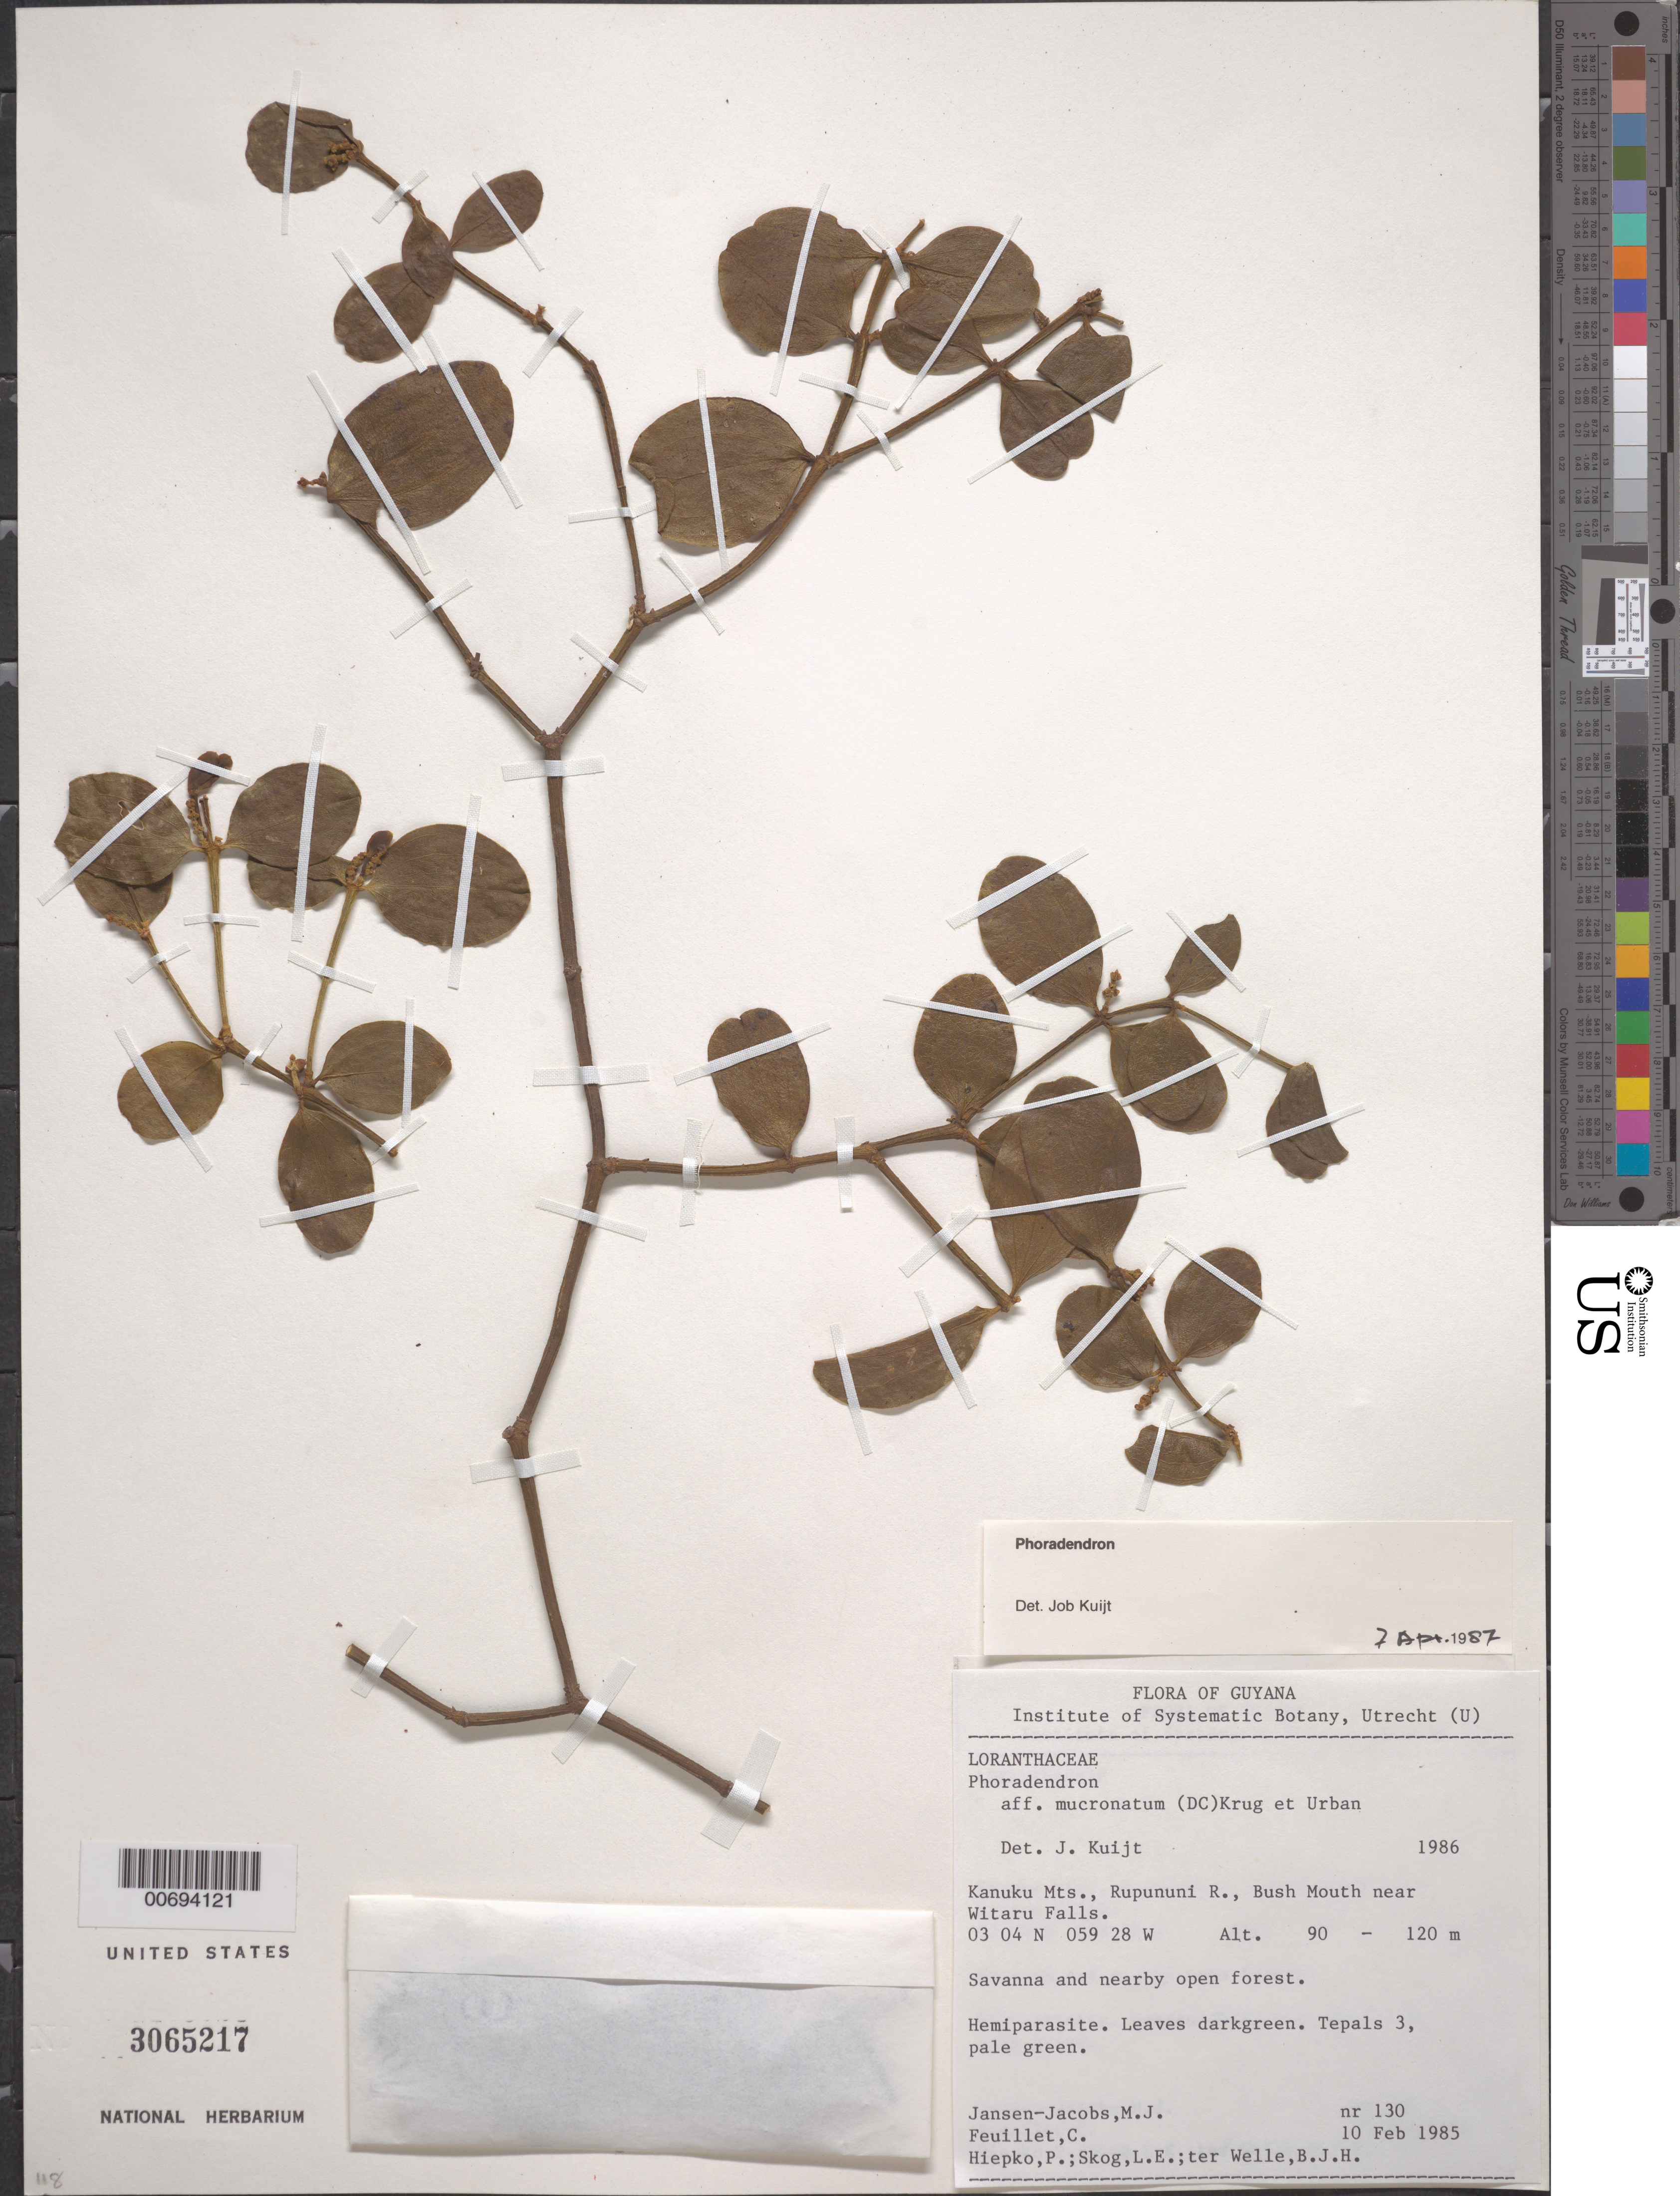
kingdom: Plantae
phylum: Tracheophyta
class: Magnoliopsida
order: Santalales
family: Viscaceae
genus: Phoradendron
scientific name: Phoradendron mucronatum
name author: (DC.) Krug & Urb.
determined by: Kuijt, Job, (CANADA)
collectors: M. J. Jansen-Jacobs, C. Feuillet, P. H. Hiepko, L. E. Skog & B. Welle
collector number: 130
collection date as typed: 10-Feb-85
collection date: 1985-02-10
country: Guyana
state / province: U. Takutu-U. Essequibo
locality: Kanuku Mts., Rupununi R., Bush Mouth near Witaru Falls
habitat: Savanna and nearby open forest.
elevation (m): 90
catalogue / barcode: US 3065217